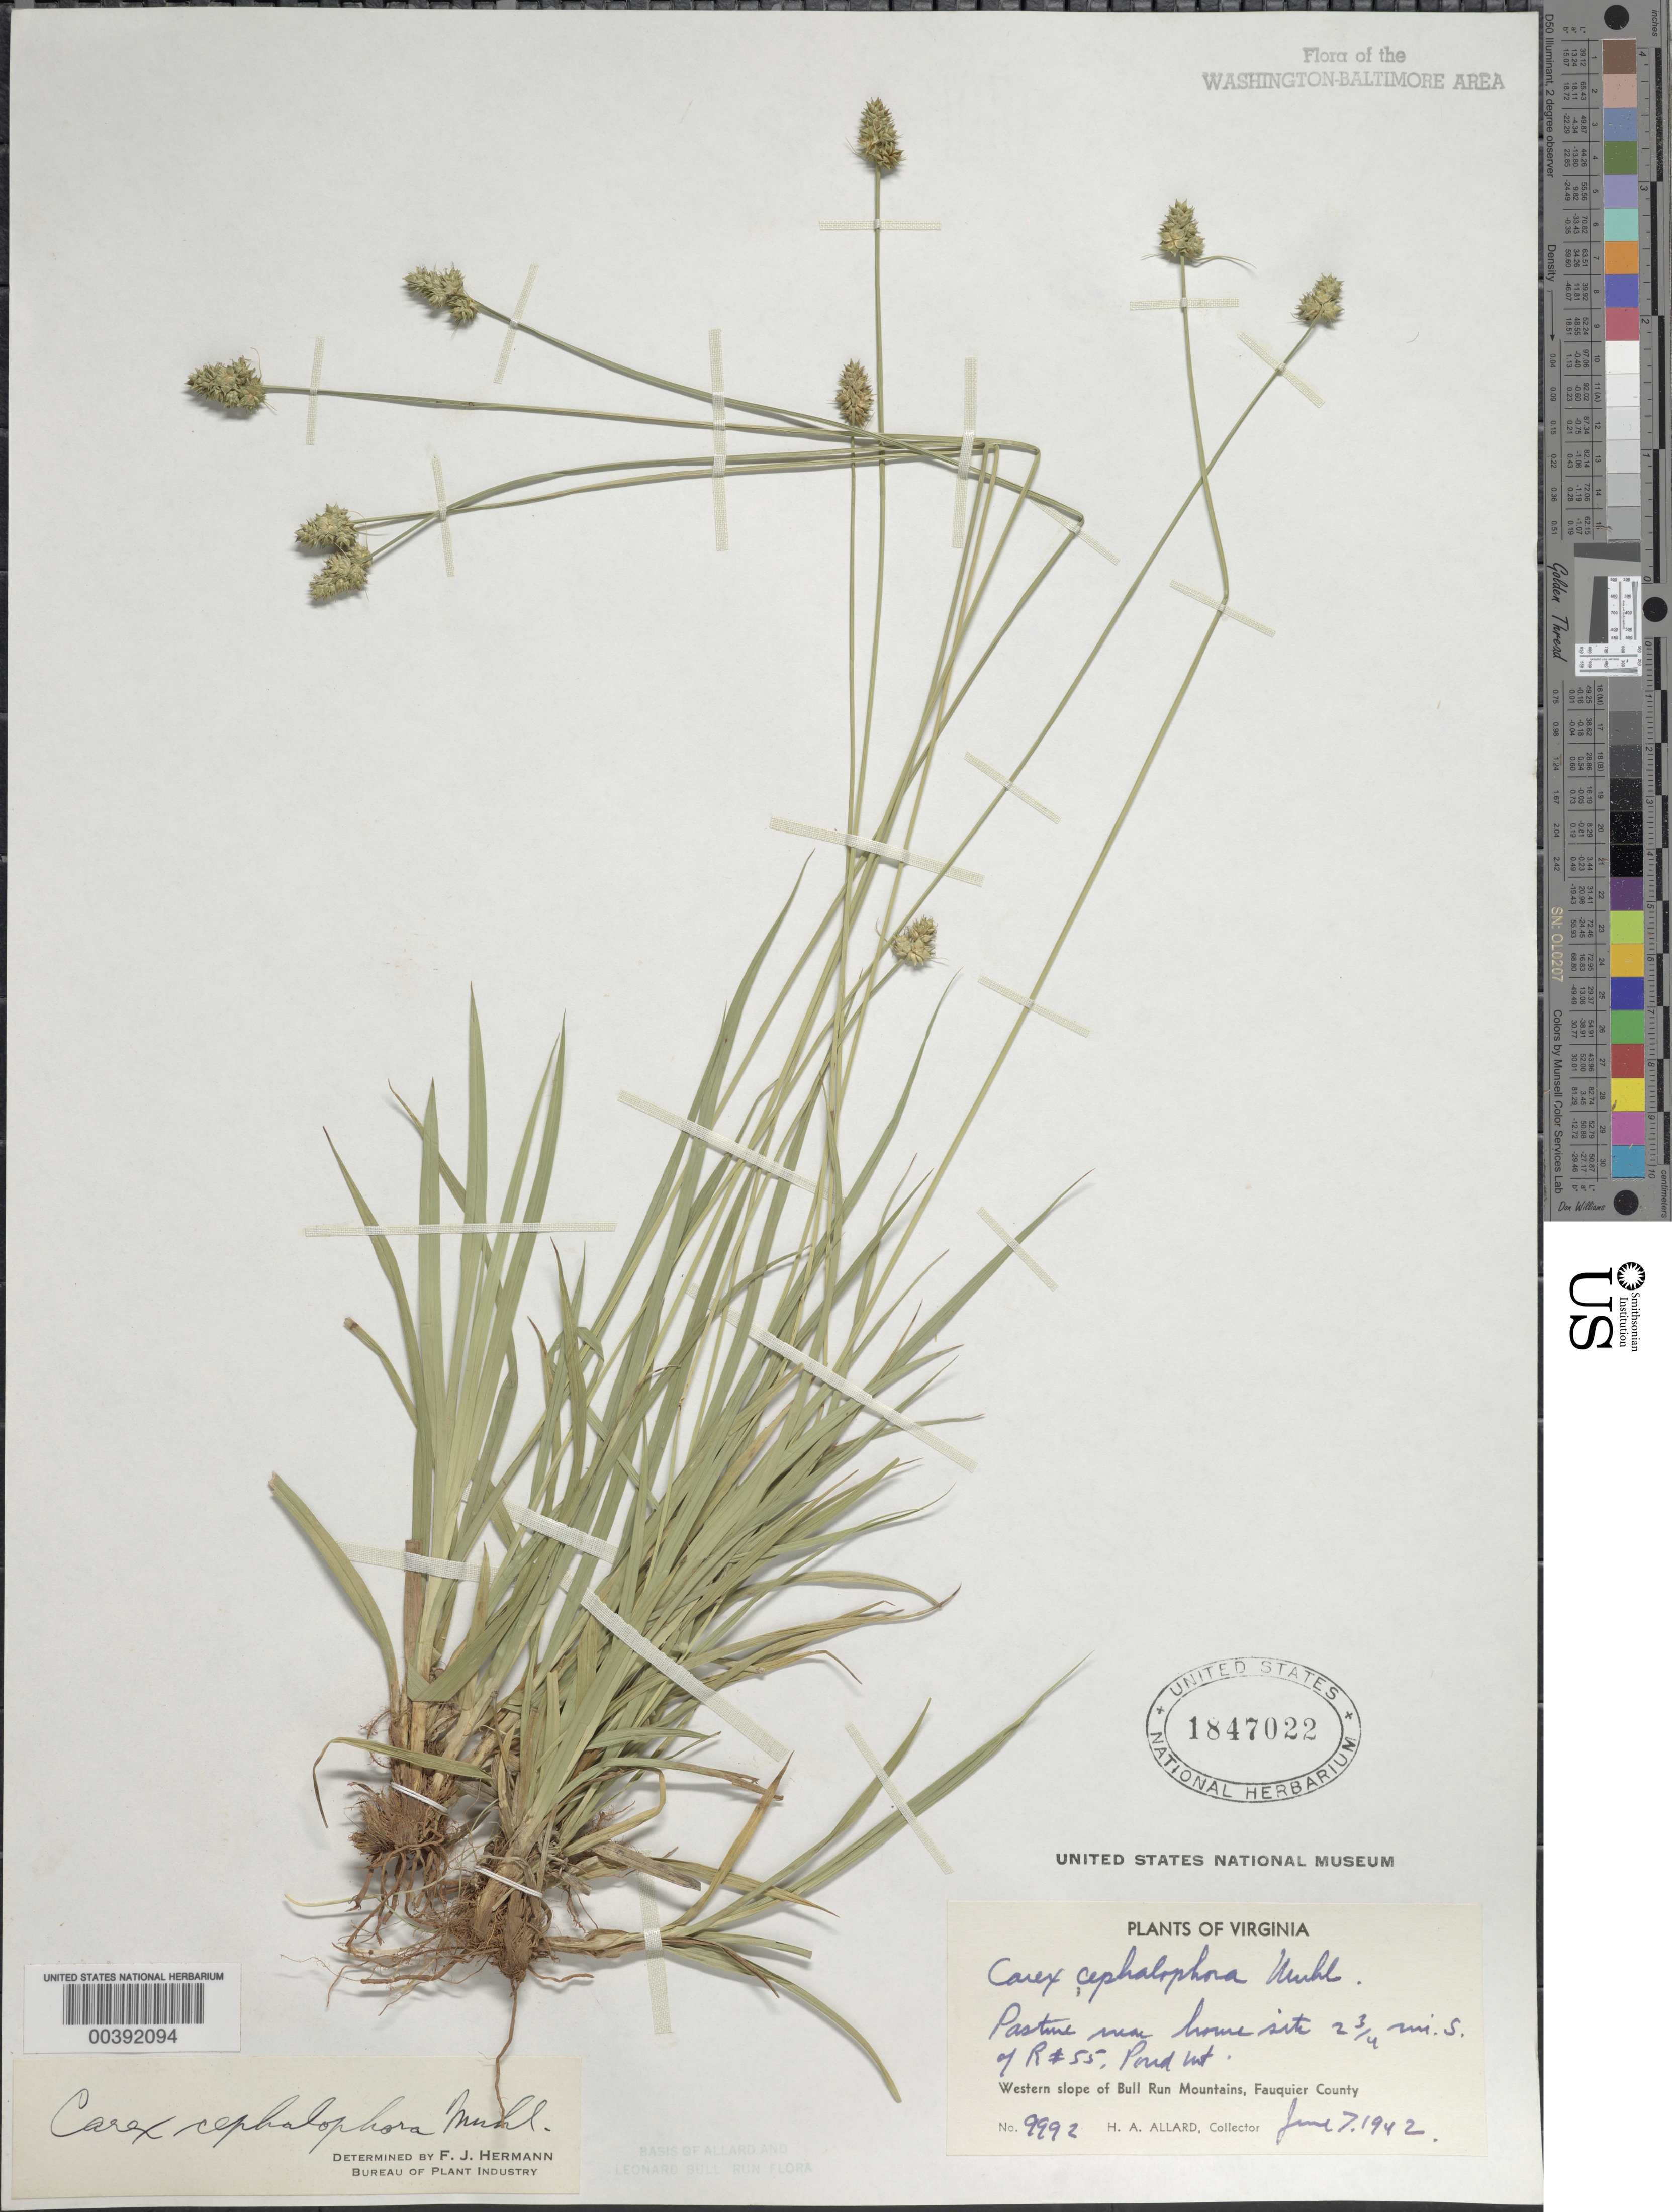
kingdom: Plantae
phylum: Tracheophyta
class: Liliopsida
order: Poales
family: Cyperaceae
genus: Carex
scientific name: Carex cephalophora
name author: Muhl. ex Willd.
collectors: H. A. Allard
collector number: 9992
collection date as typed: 07 Jun 1942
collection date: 1942-06-07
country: United States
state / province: Virginia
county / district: Fauquier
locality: S of Rt. 55, Pond Mountain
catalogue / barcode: US 1847022